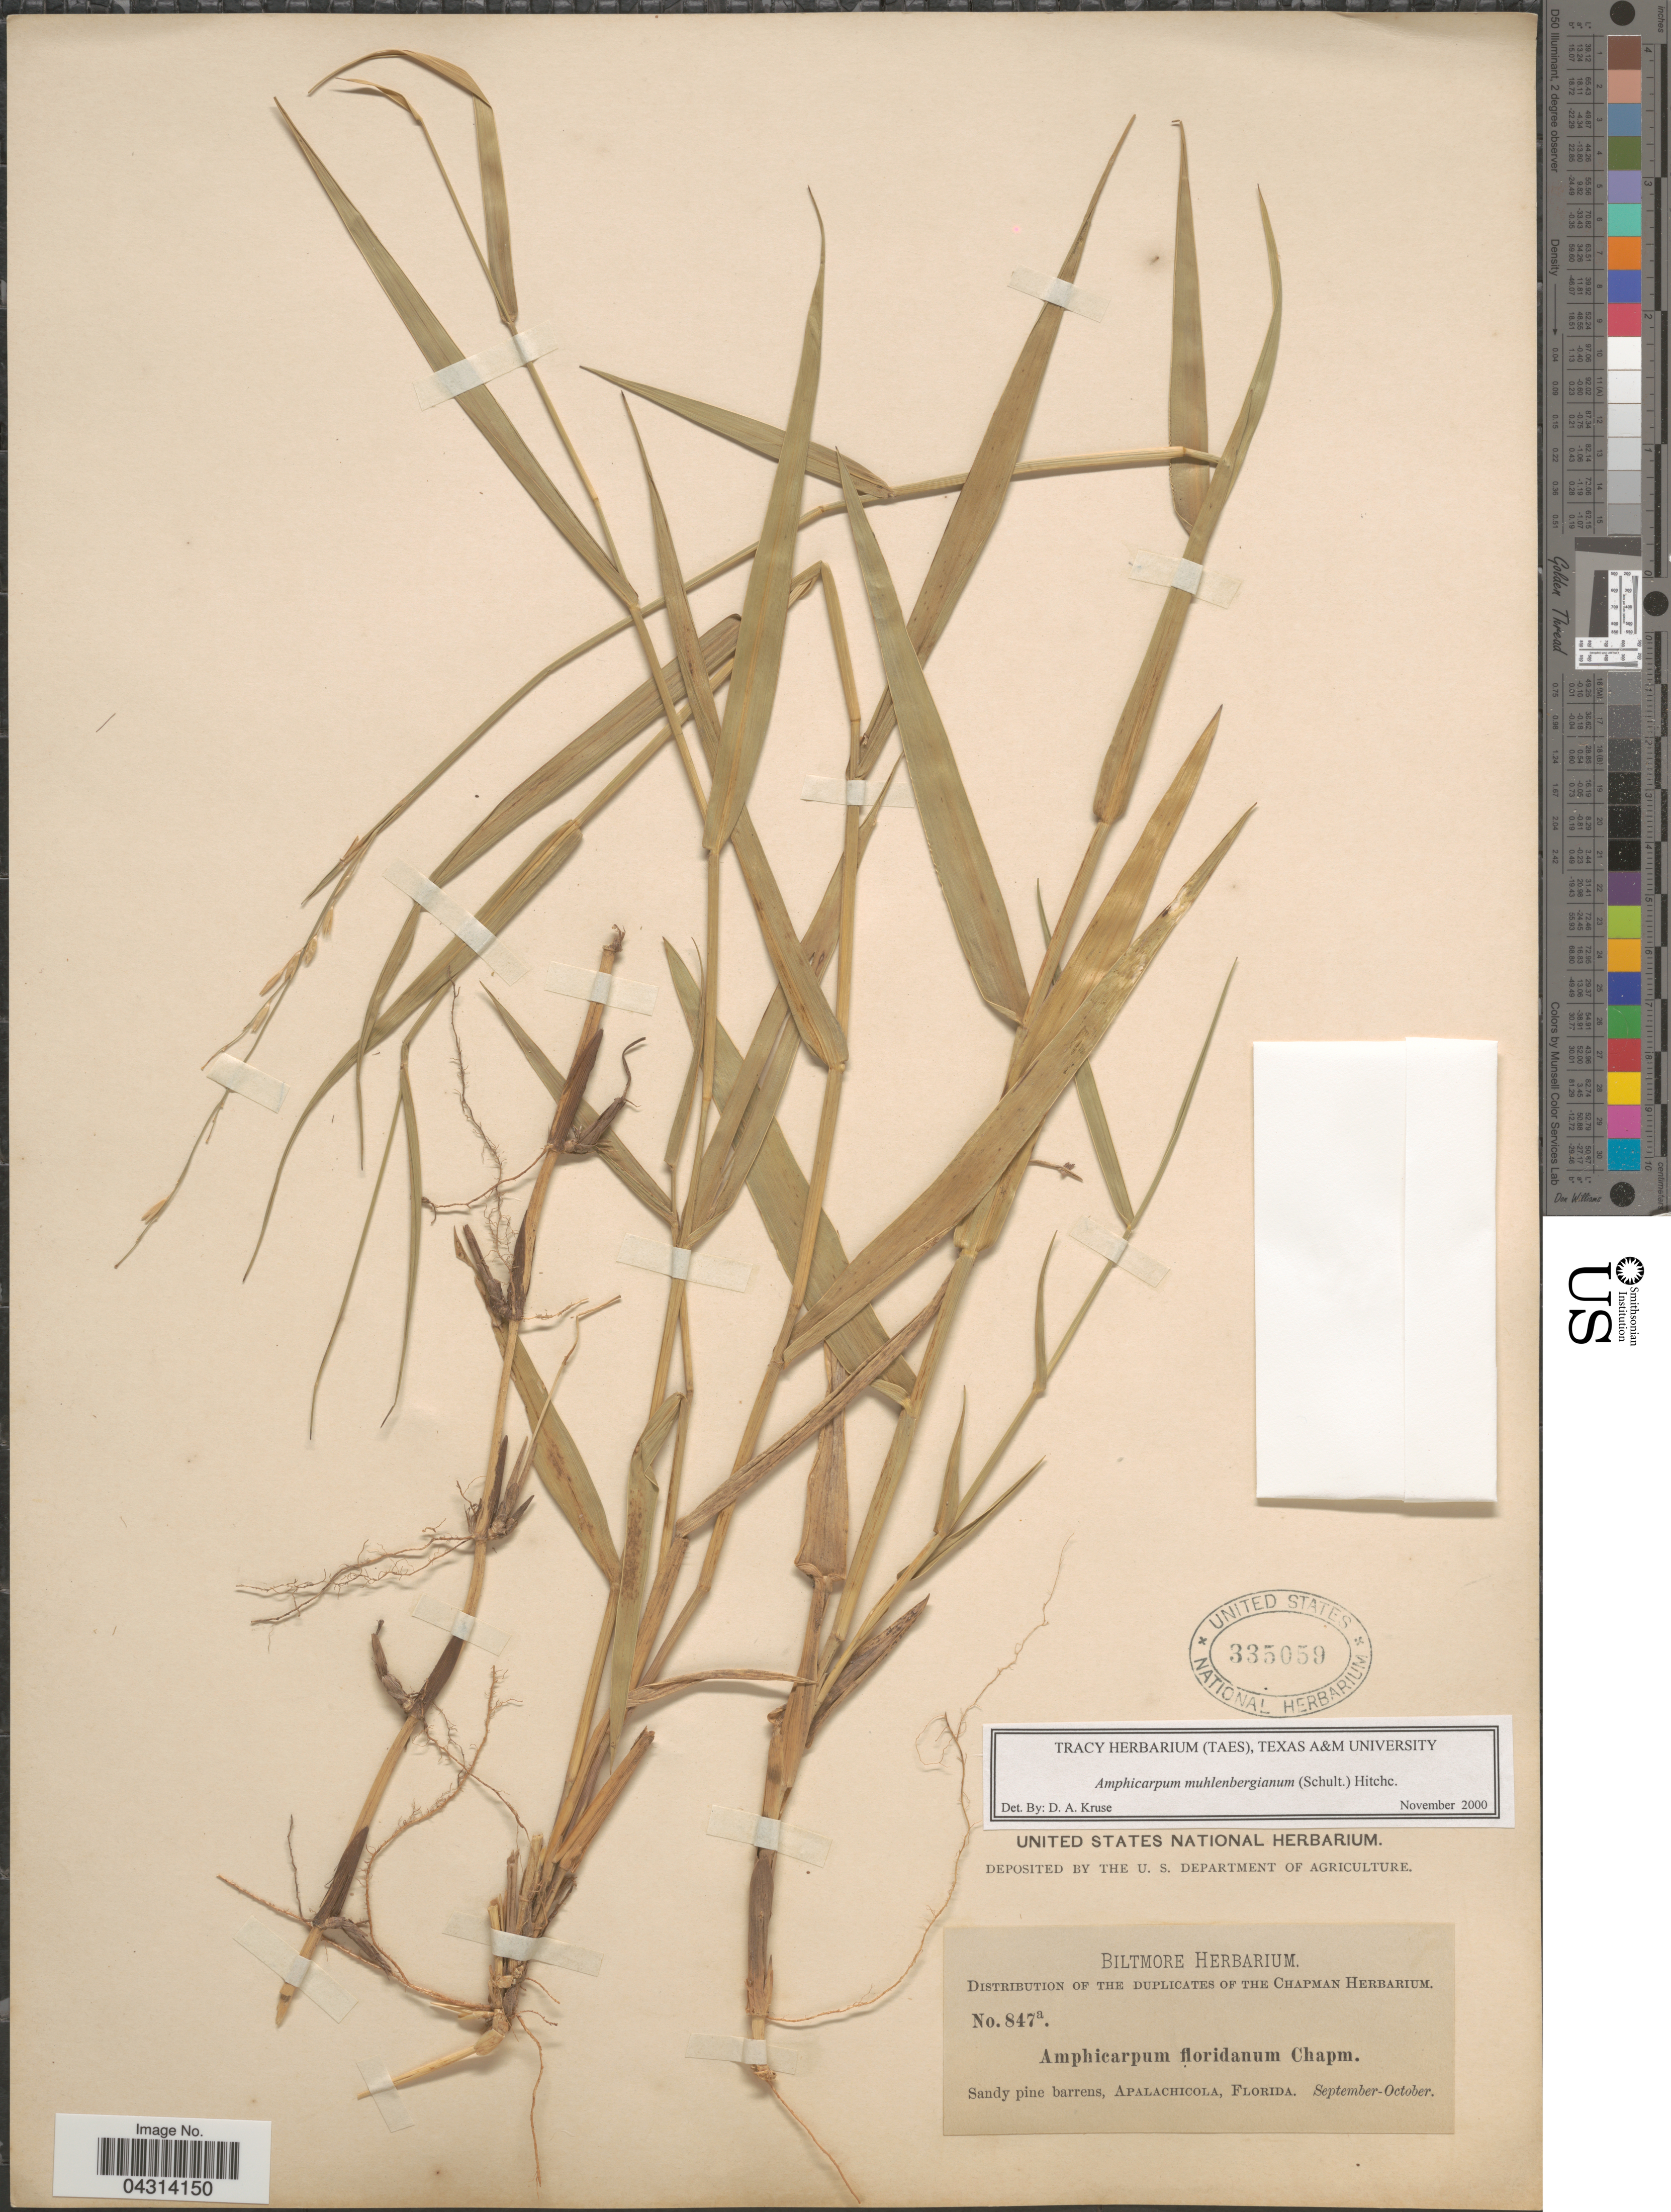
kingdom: Plantae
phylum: Tracheophyta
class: Liliopsida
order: Poales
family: Poaceae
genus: Amphicarpum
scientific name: Amphicarpum muhlenbergianum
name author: (Schult.) Hitchc.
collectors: ex herb. Biltmore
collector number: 847a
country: United States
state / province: Florida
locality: Sandy pine barrens, Apalachicola.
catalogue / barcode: US 335059